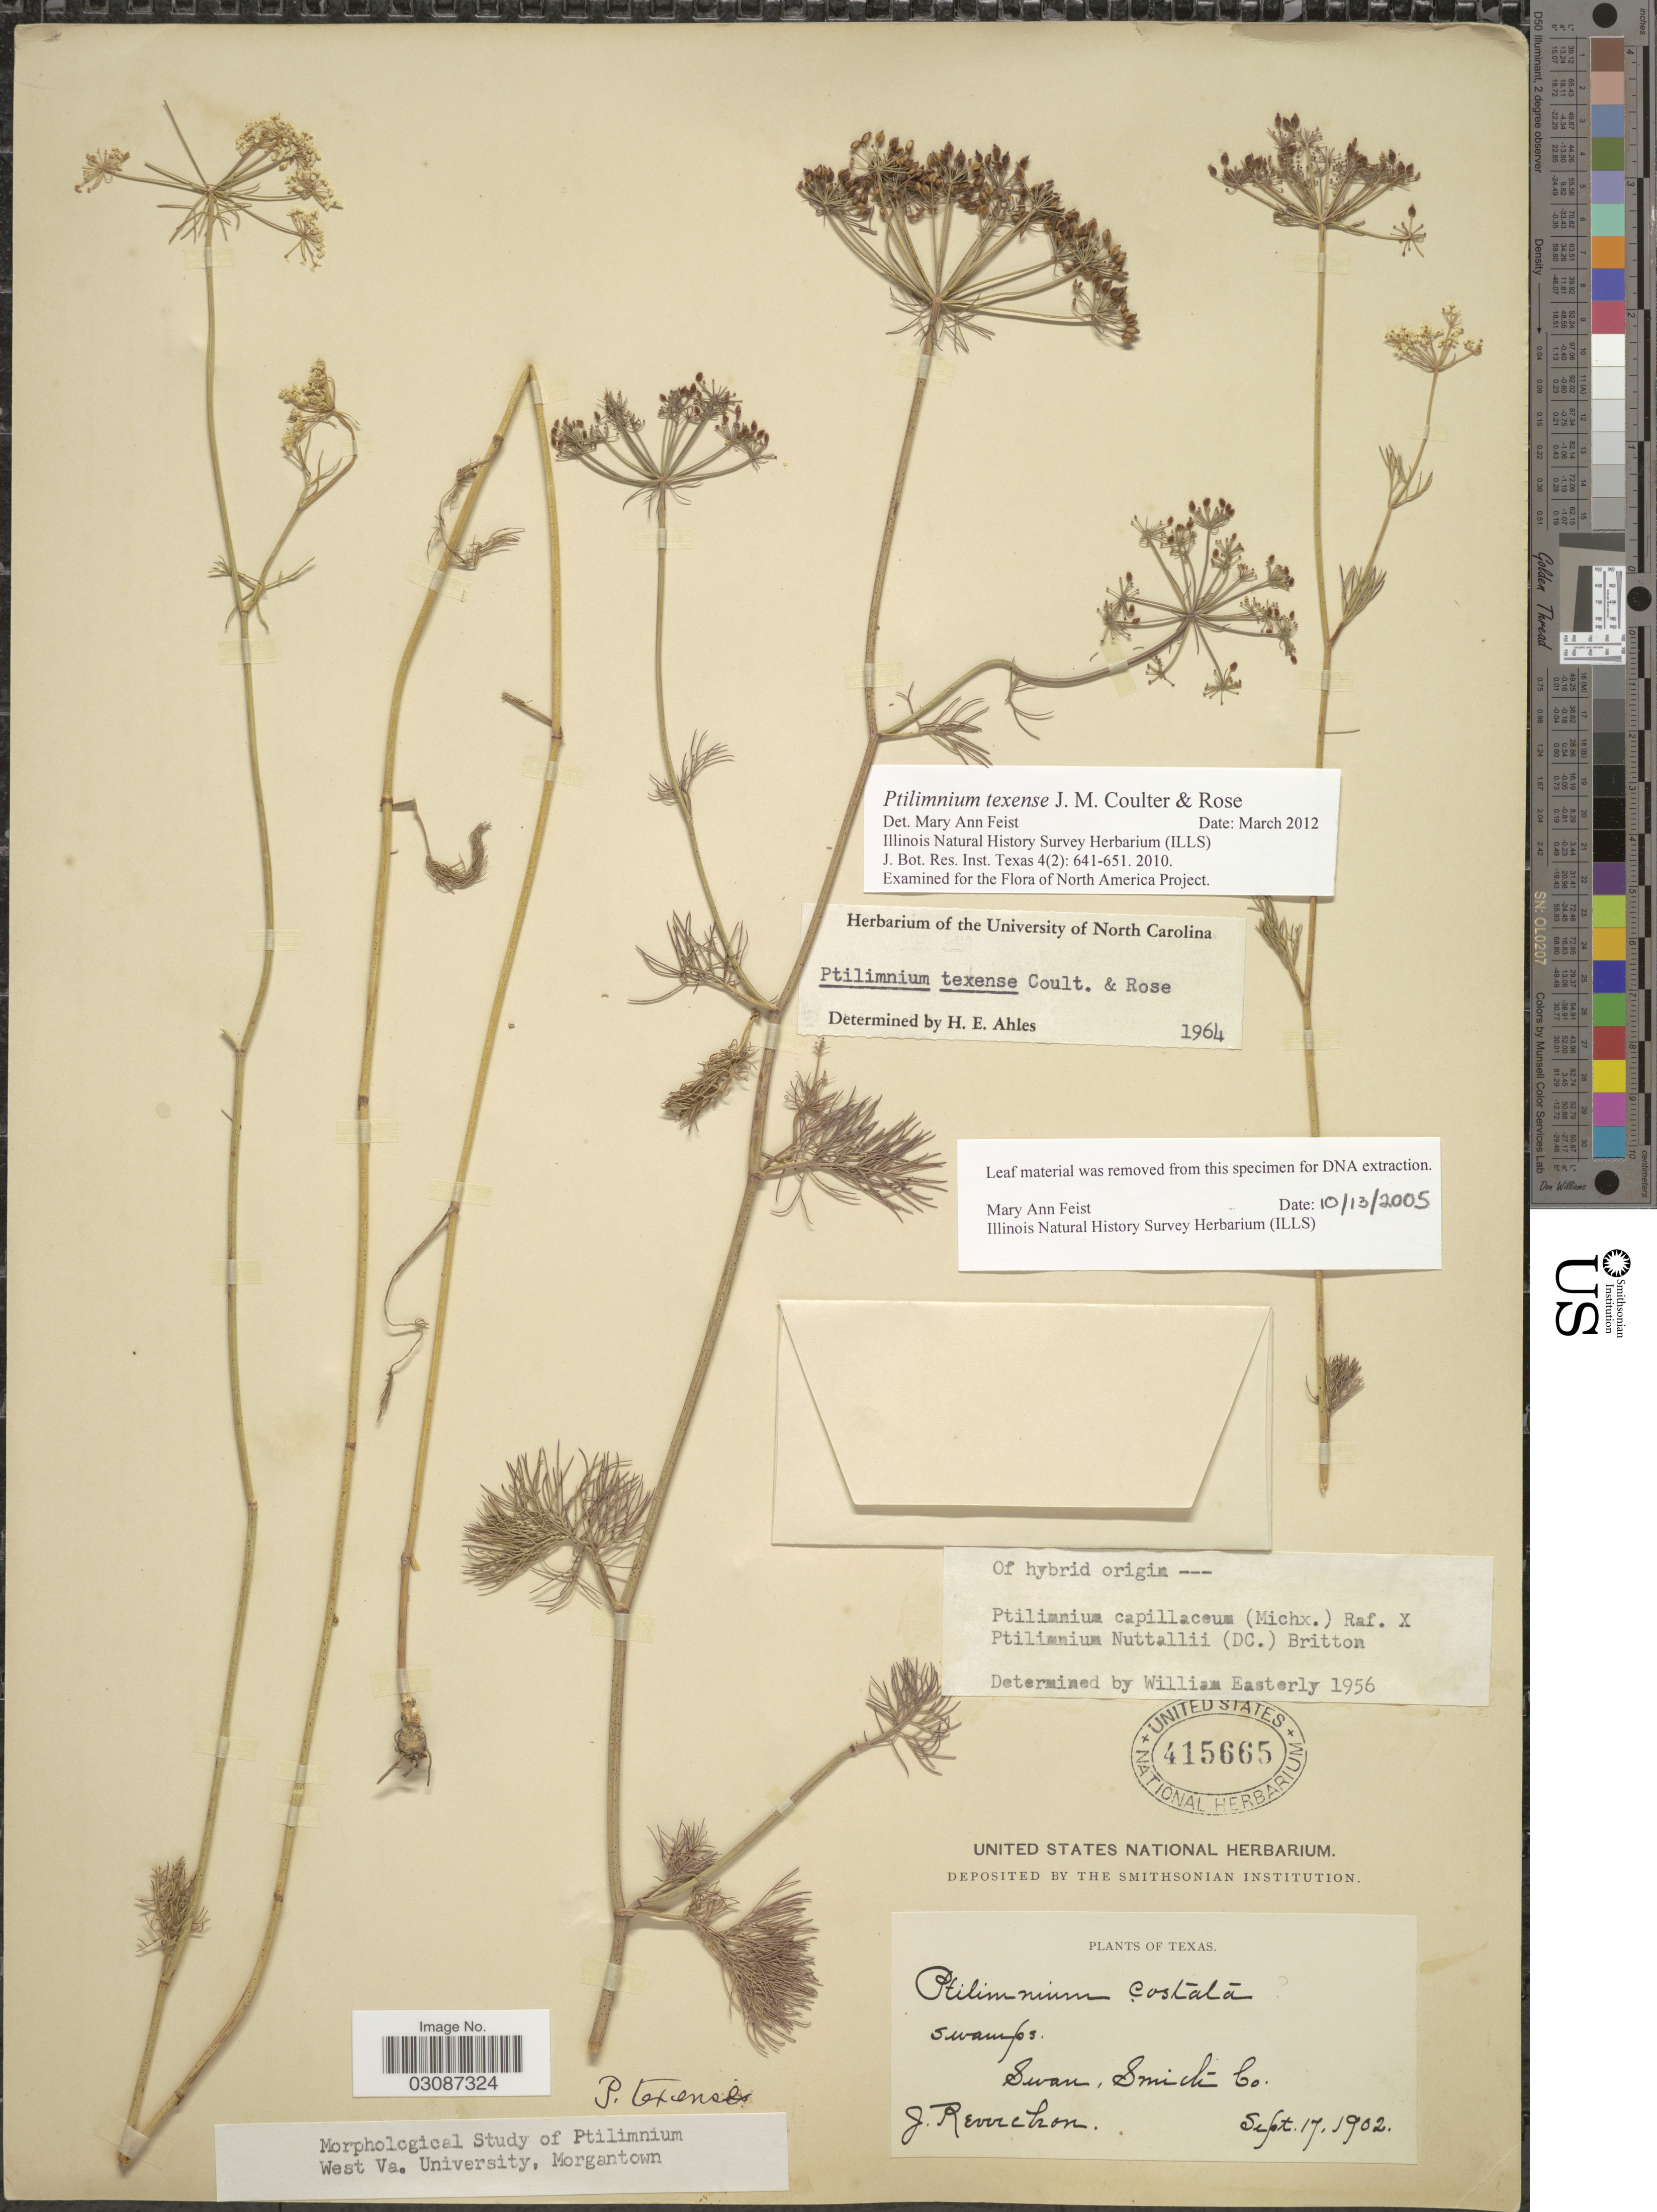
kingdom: Plantae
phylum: Tracheophyta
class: Magnoliopsida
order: Apiales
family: Apiaceae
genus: Ptilimnium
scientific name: Ptilimnium x texense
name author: (J.M. Coult. & Rose) Easterly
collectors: J. Reverchon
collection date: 1902-09-17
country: United States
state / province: Texas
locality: Swamps. Swan, Smith Co.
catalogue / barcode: US 415665